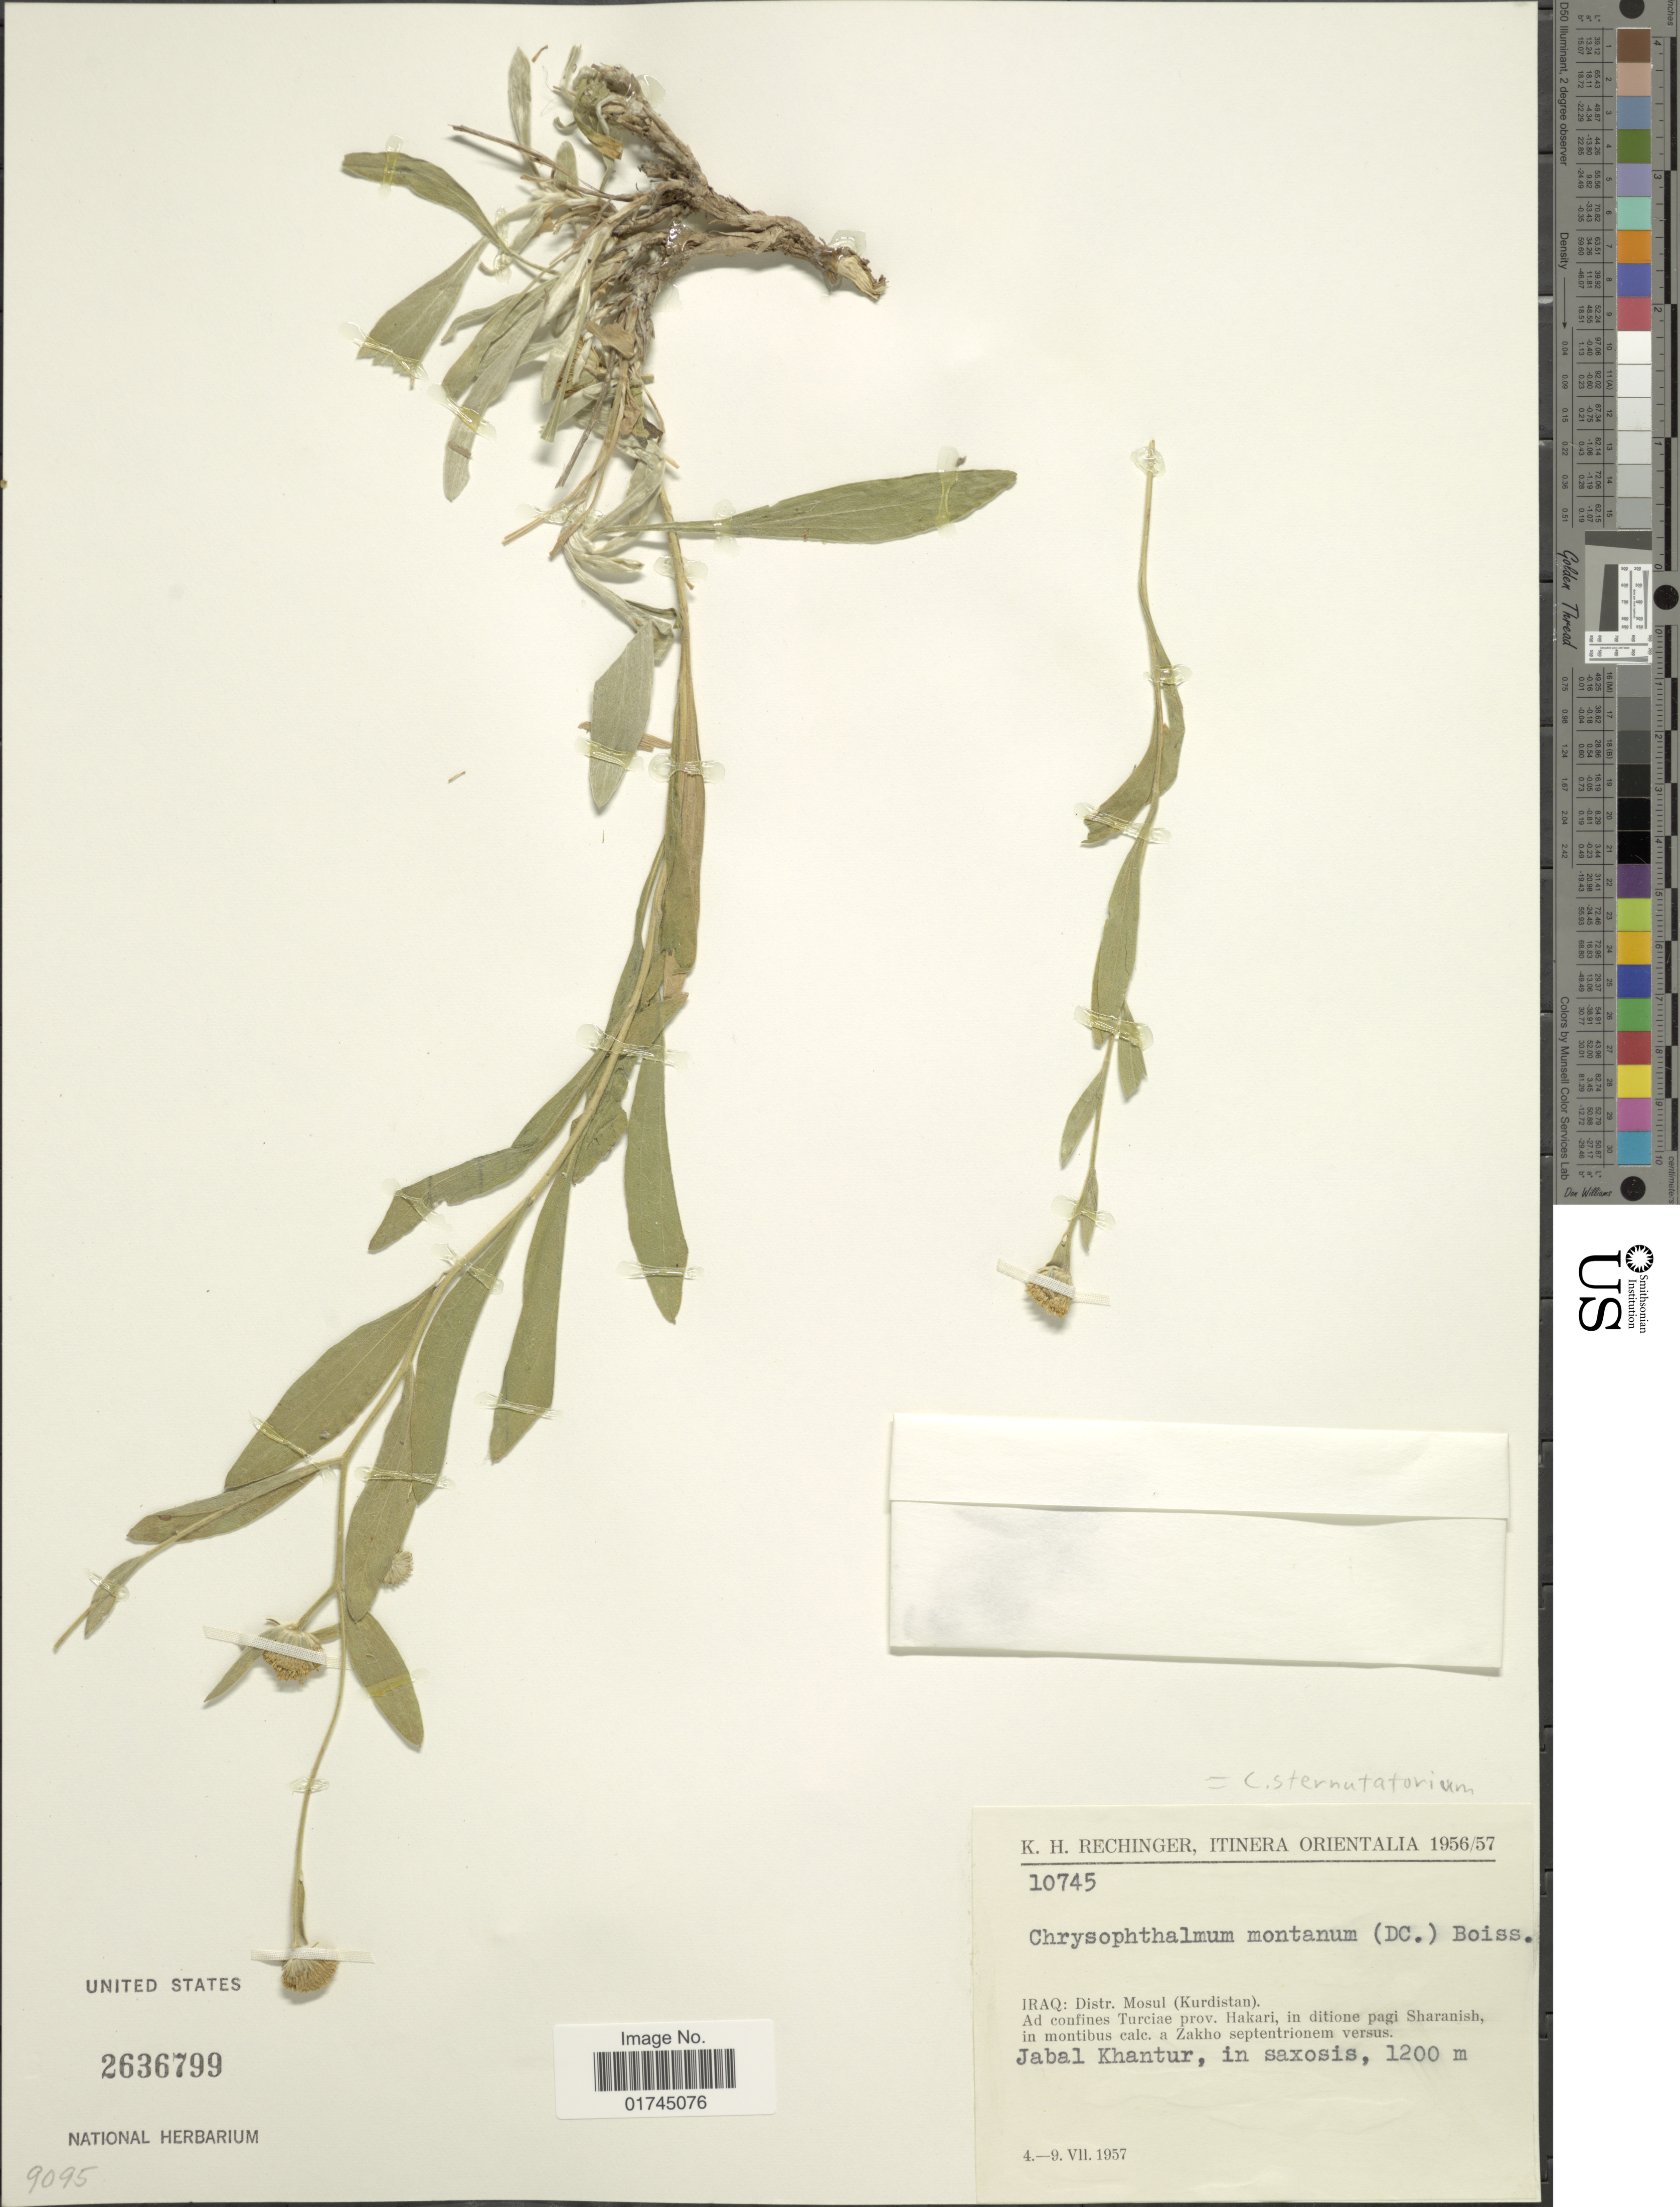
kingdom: Plantae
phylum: Tracheophyta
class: Magnoliopsida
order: Asterales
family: Asteraceae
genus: Chrysophthalmum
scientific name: Chrysophthalmum sternutatorium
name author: Sch. Bip. ex Walp.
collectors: K. H. Rechinger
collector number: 10745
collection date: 1957-06-04/1957-07-09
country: Iran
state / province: Kurdistan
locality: Distr. Mosul (Kurdistan), ad confnes Turciae prov. Hakari, in ditione pagi Sharanish, Jabal Khantur, in saxosis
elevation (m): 1200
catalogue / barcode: US 2636799